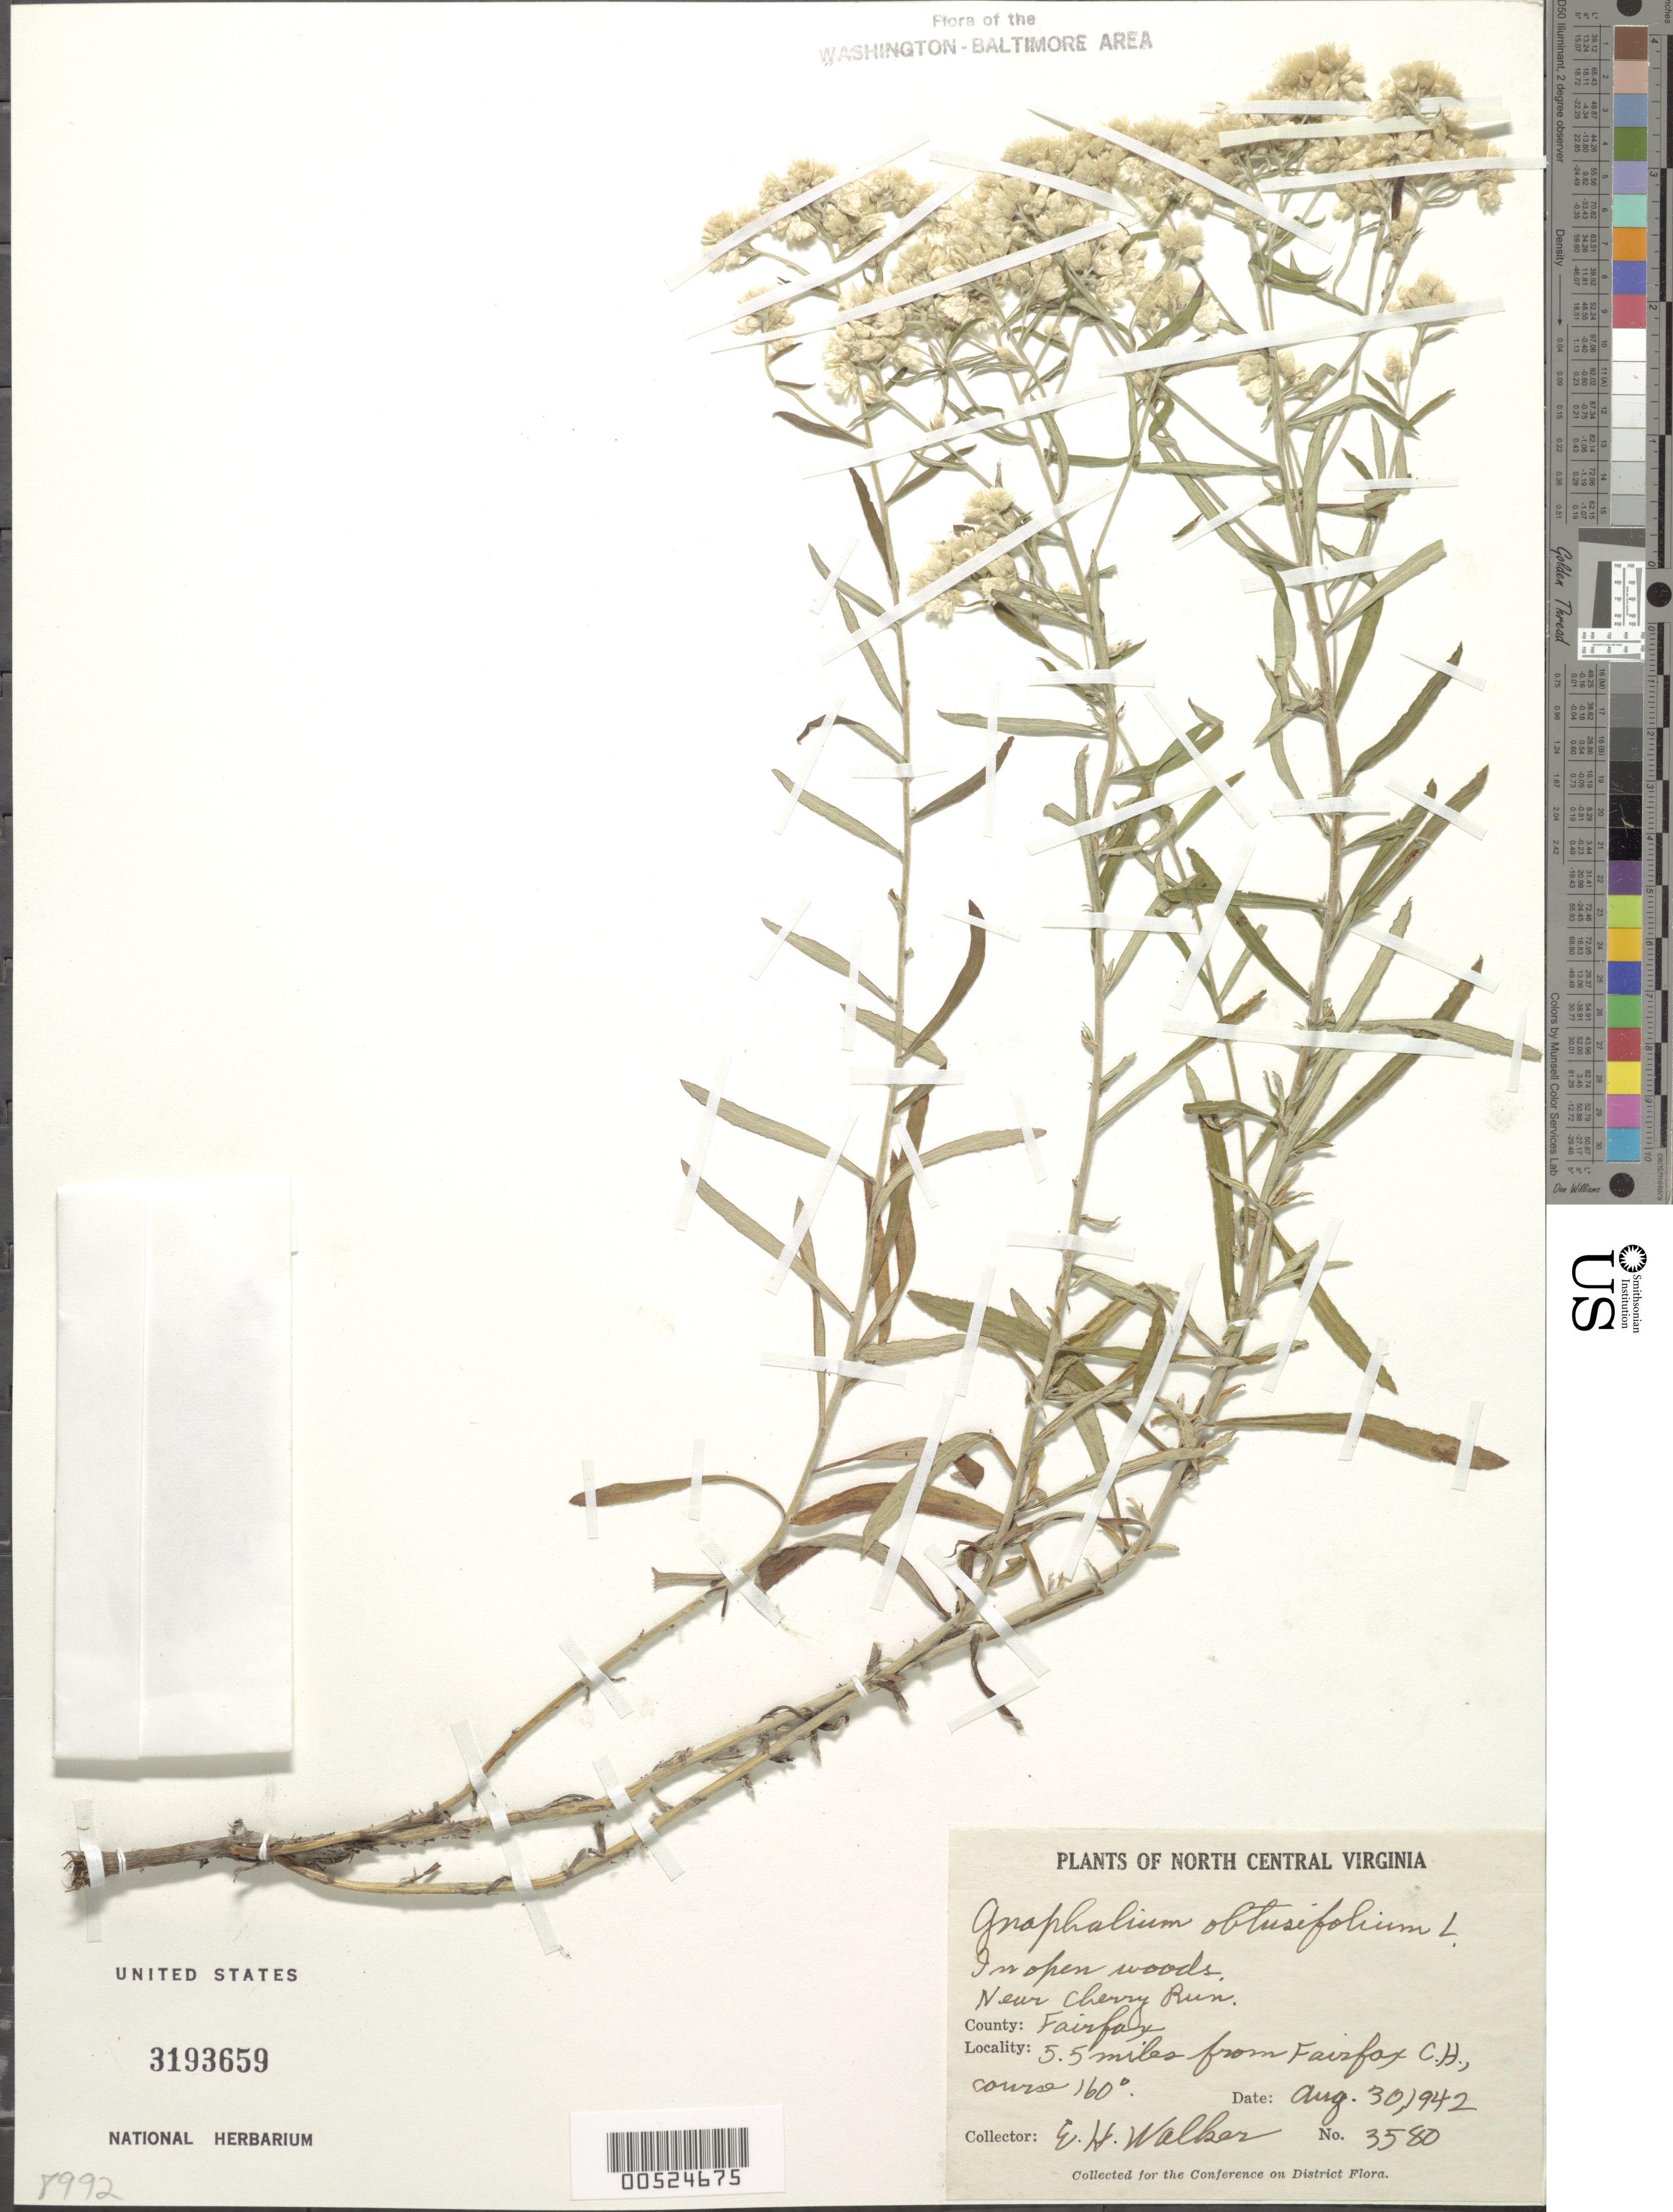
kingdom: Plantae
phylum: Tracheophyta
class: Magnoliopsida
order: Asterales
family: Asteraceae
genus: Pseudognaphalium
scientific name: Pseudognaphalium obtusifolium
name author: (L.) Hilliard & B.L. Burtt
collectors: E. H. Walker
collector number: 3580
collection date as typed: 30 Aug 1942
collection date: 1942-08-30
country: United States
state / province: Virginia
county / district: Fairfax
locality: Fairfax Courthouse, 5.5 mi. from, near Cherry Run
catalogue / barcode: US 3193659